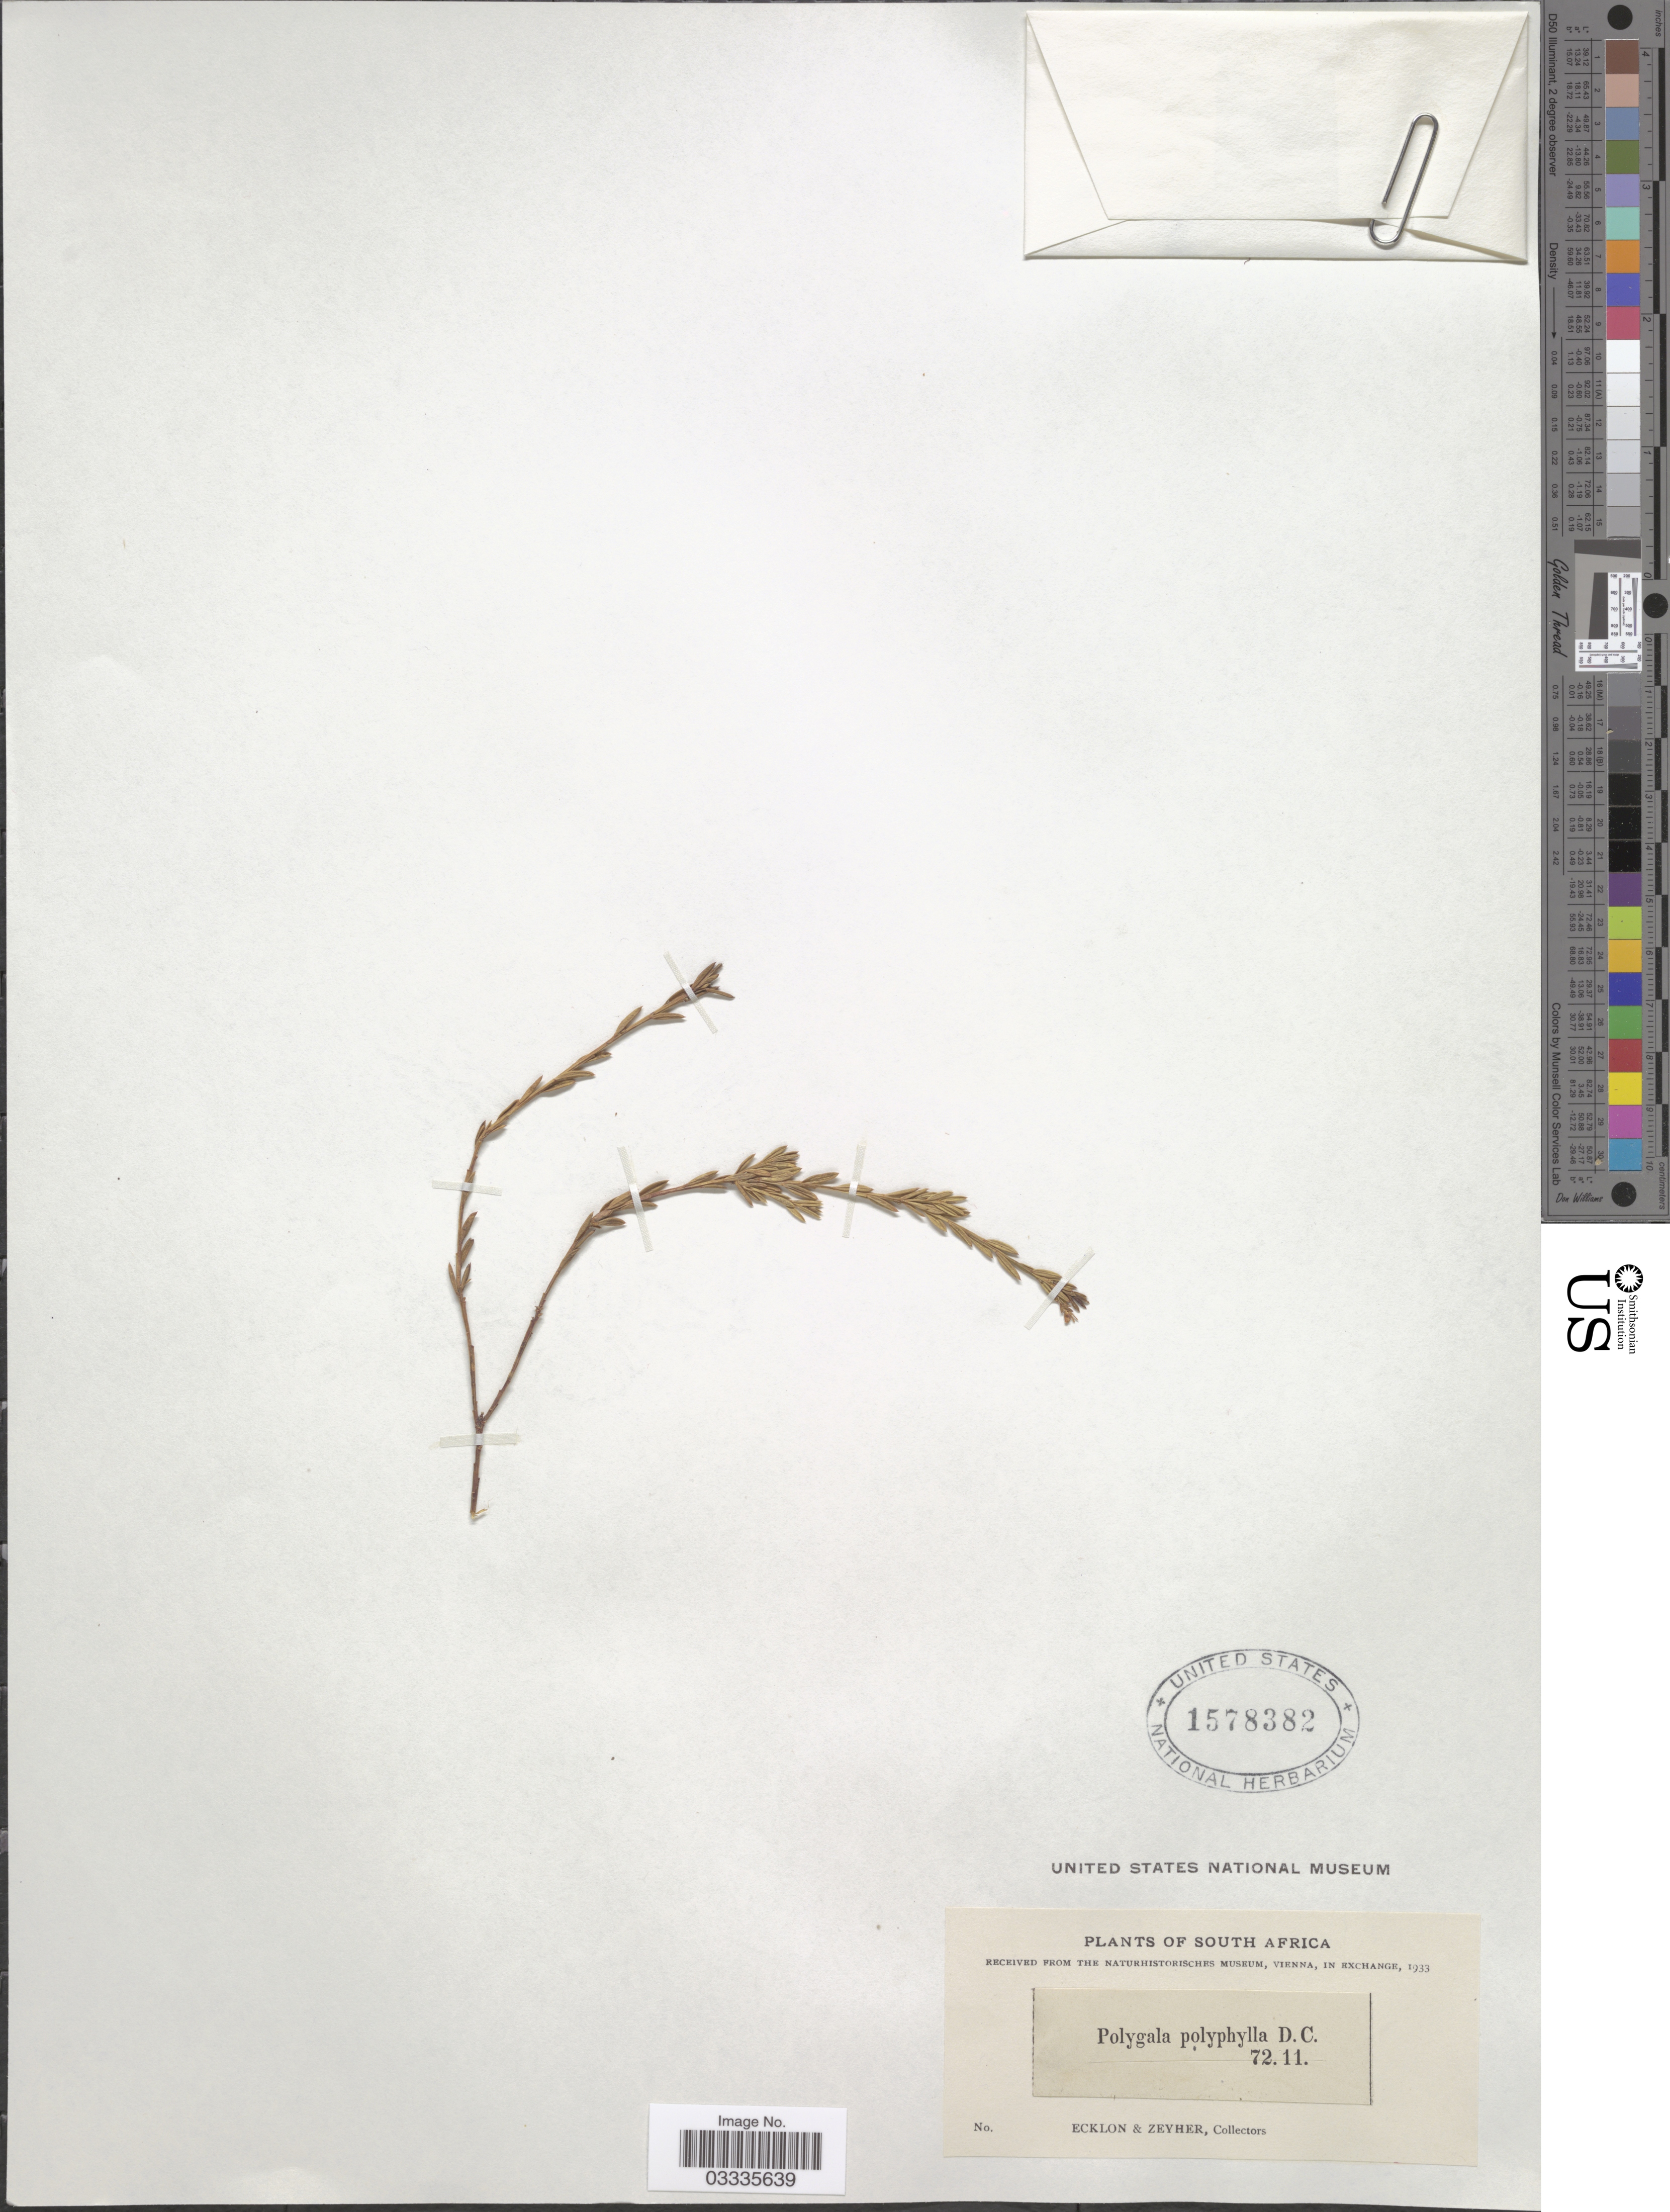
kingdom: Plantae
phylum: Tracheophyta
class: Magnoliopsida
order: Fabales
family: Polygalaceae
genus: Polygala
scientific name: Polygala polyphylla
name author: DC.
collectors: -. Ecklon & -. Zeyher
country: South Africa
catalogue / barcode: US 1578382